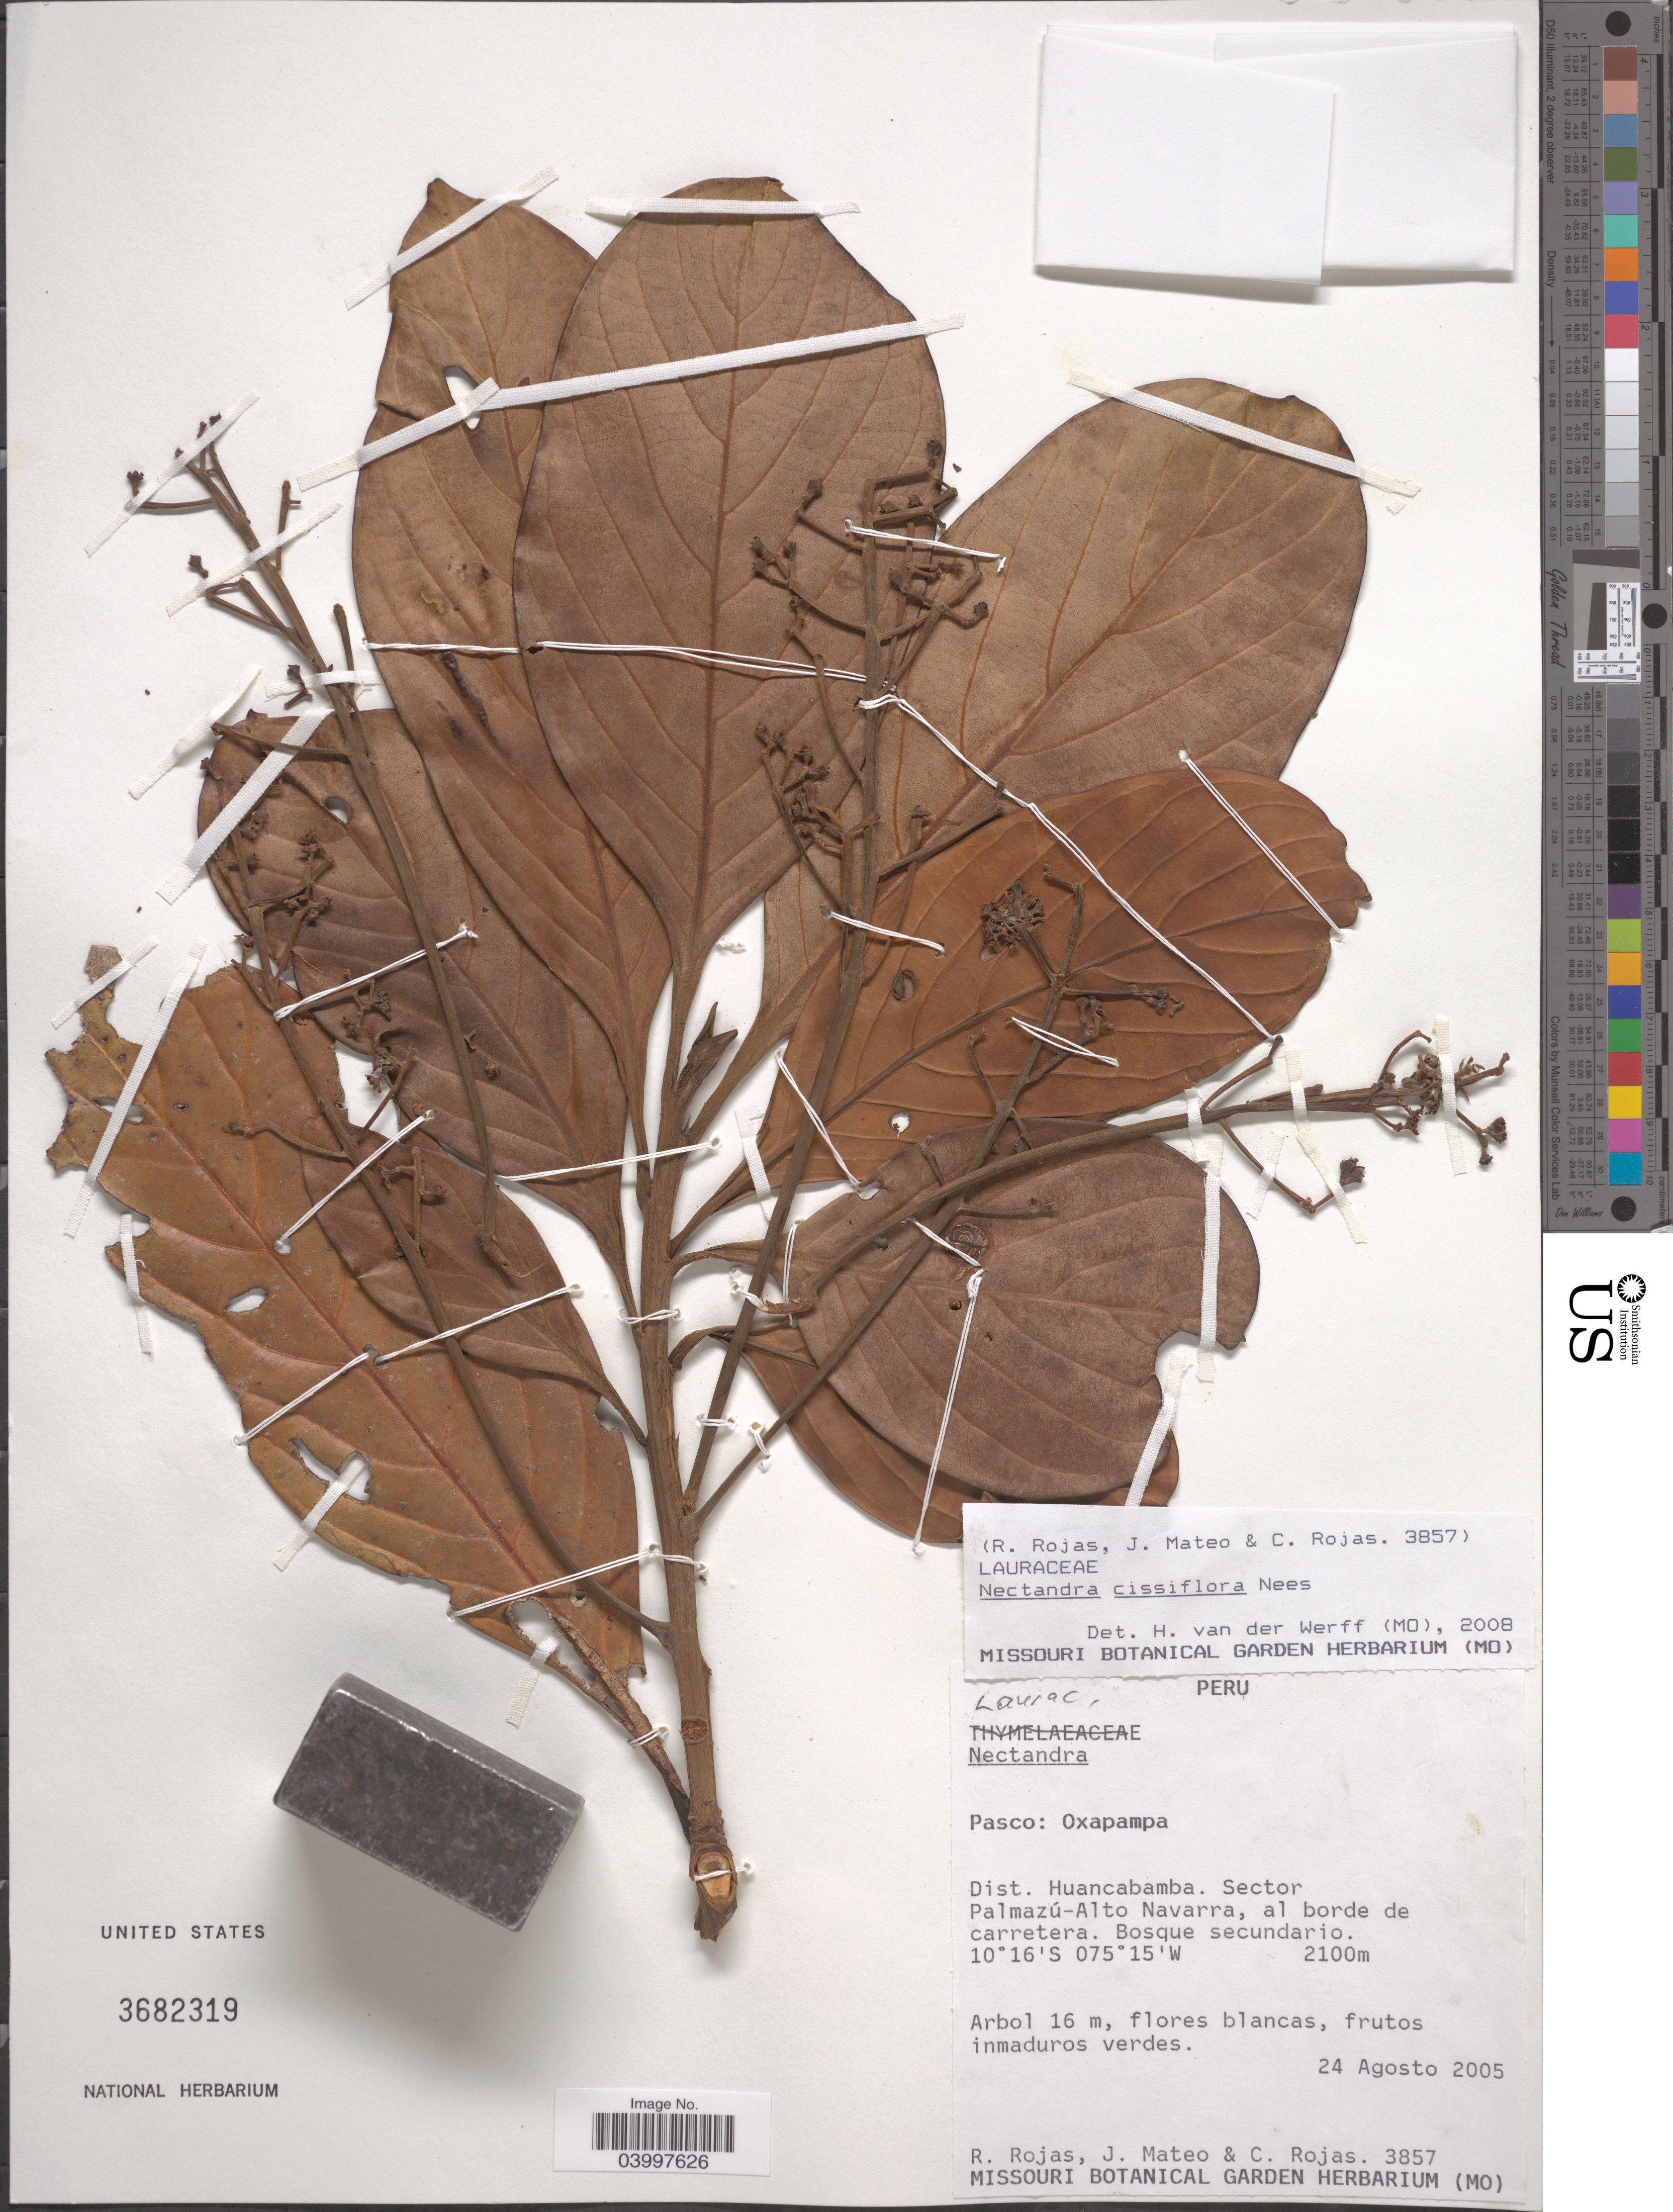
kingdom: Plantae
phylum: Tracheophyta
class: Magnoliopsida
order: Laurales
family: Lauraceae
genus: Nectandra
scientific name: Nectandra cissiflora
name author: Nees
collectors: R. Rojas, J. Mateo & C. Rojas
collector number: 3857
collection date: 2005-08-24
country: Peru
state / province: Pasco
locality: Oxapampa. Dist. Huancabamba. Sector Palmazú-Alto Navarra, al borde de carretera.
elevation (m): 2100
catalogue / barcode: US 3682319